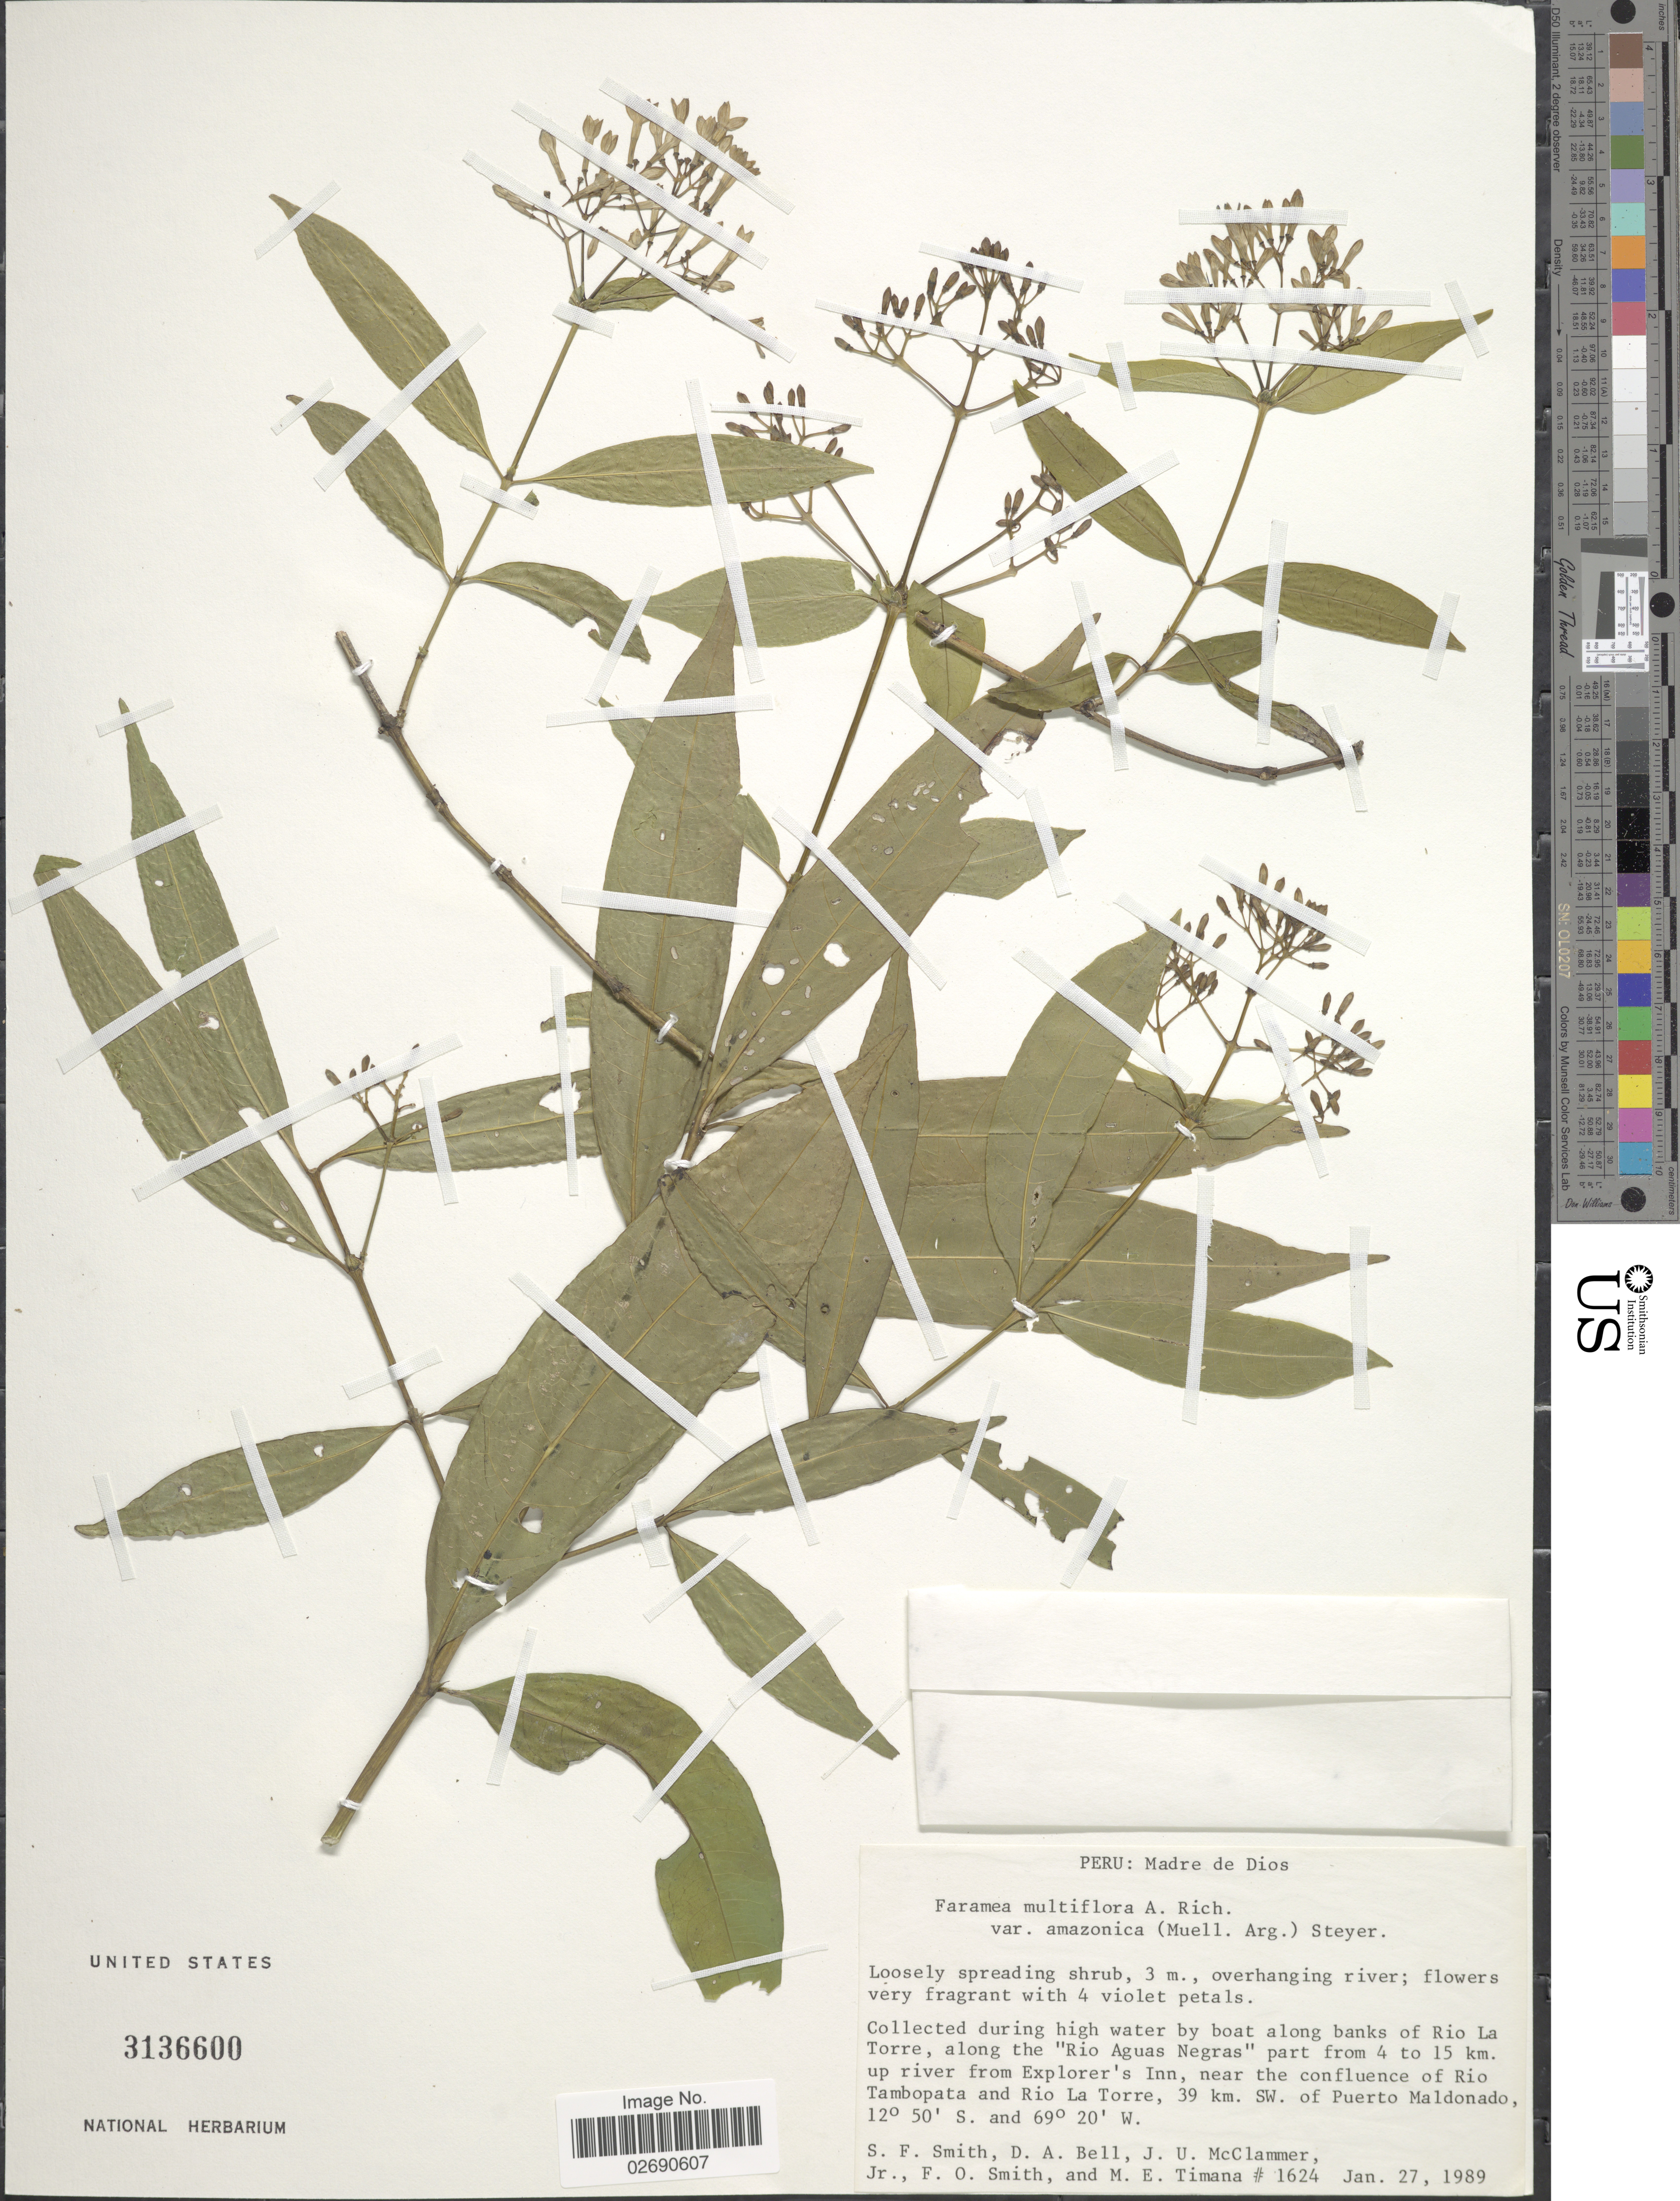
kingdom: Plantae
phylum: Tracheophyta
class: Magnoliopsida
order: Gentianales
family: Rubiaceae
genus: Faramea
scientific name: Faramea multiflora var. amazonica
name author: (Müll. Arg.) Steyerm.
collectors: S.F. Smith, D. A. Bell, J. McClammer Jr. & F. Smith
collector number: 1624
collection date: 1989-01-27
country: Peru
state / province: Madre de Dios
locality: During high water by boat along banks of Rio La Torre, along the "Rio Aguas Negras"part from 4 to 15 km. up river from Explorer's Inn, near the confluence of Rio Tambopata and Rio La Torre, 39 km. SW. of Puerto Maldonado.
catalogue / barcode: US 3136600